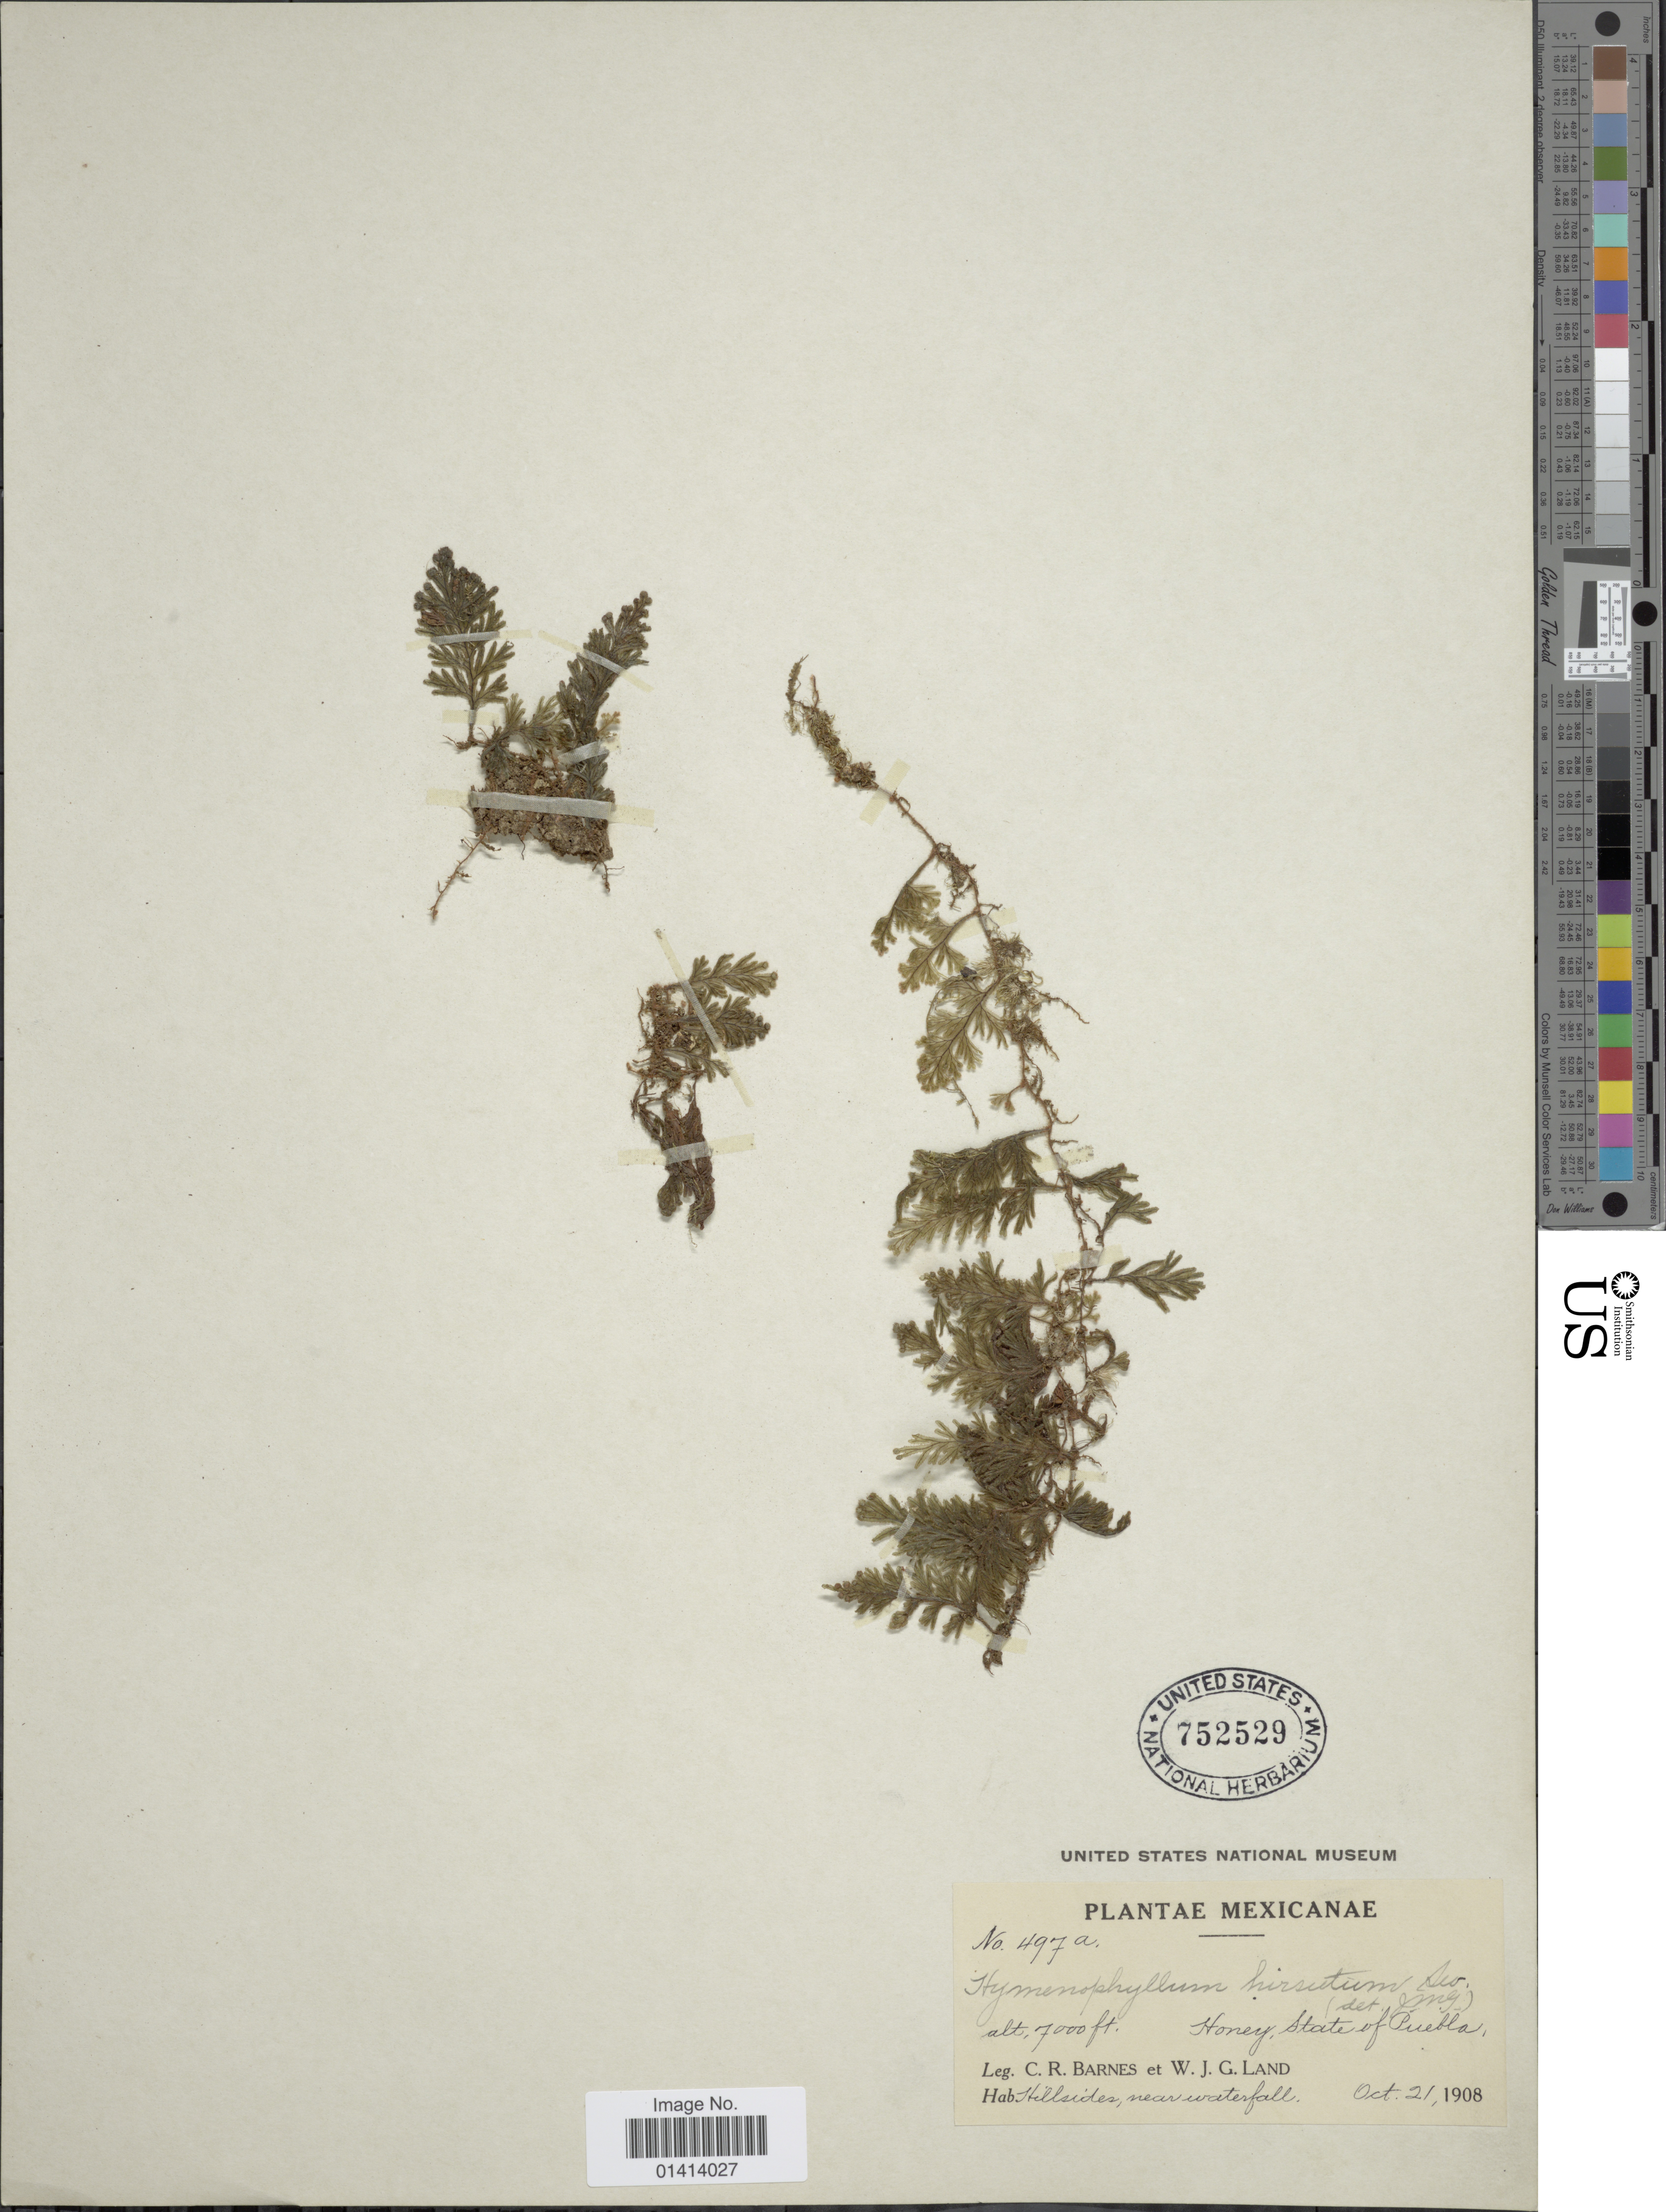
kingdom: Plantae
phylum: Tracheophyta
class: Polypodiopsida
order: Hymenophyllales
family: Hymenophyllaceae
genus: Hymenophyllum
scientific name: Hymenophyllum hirsutum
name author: (L.) Sw.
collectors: C. R. Barnes & W. J. G. Land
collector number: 497a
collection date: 1908-10-21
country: Mexico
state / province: Puebla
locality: Honey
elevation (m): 2134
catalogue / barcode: US 752529